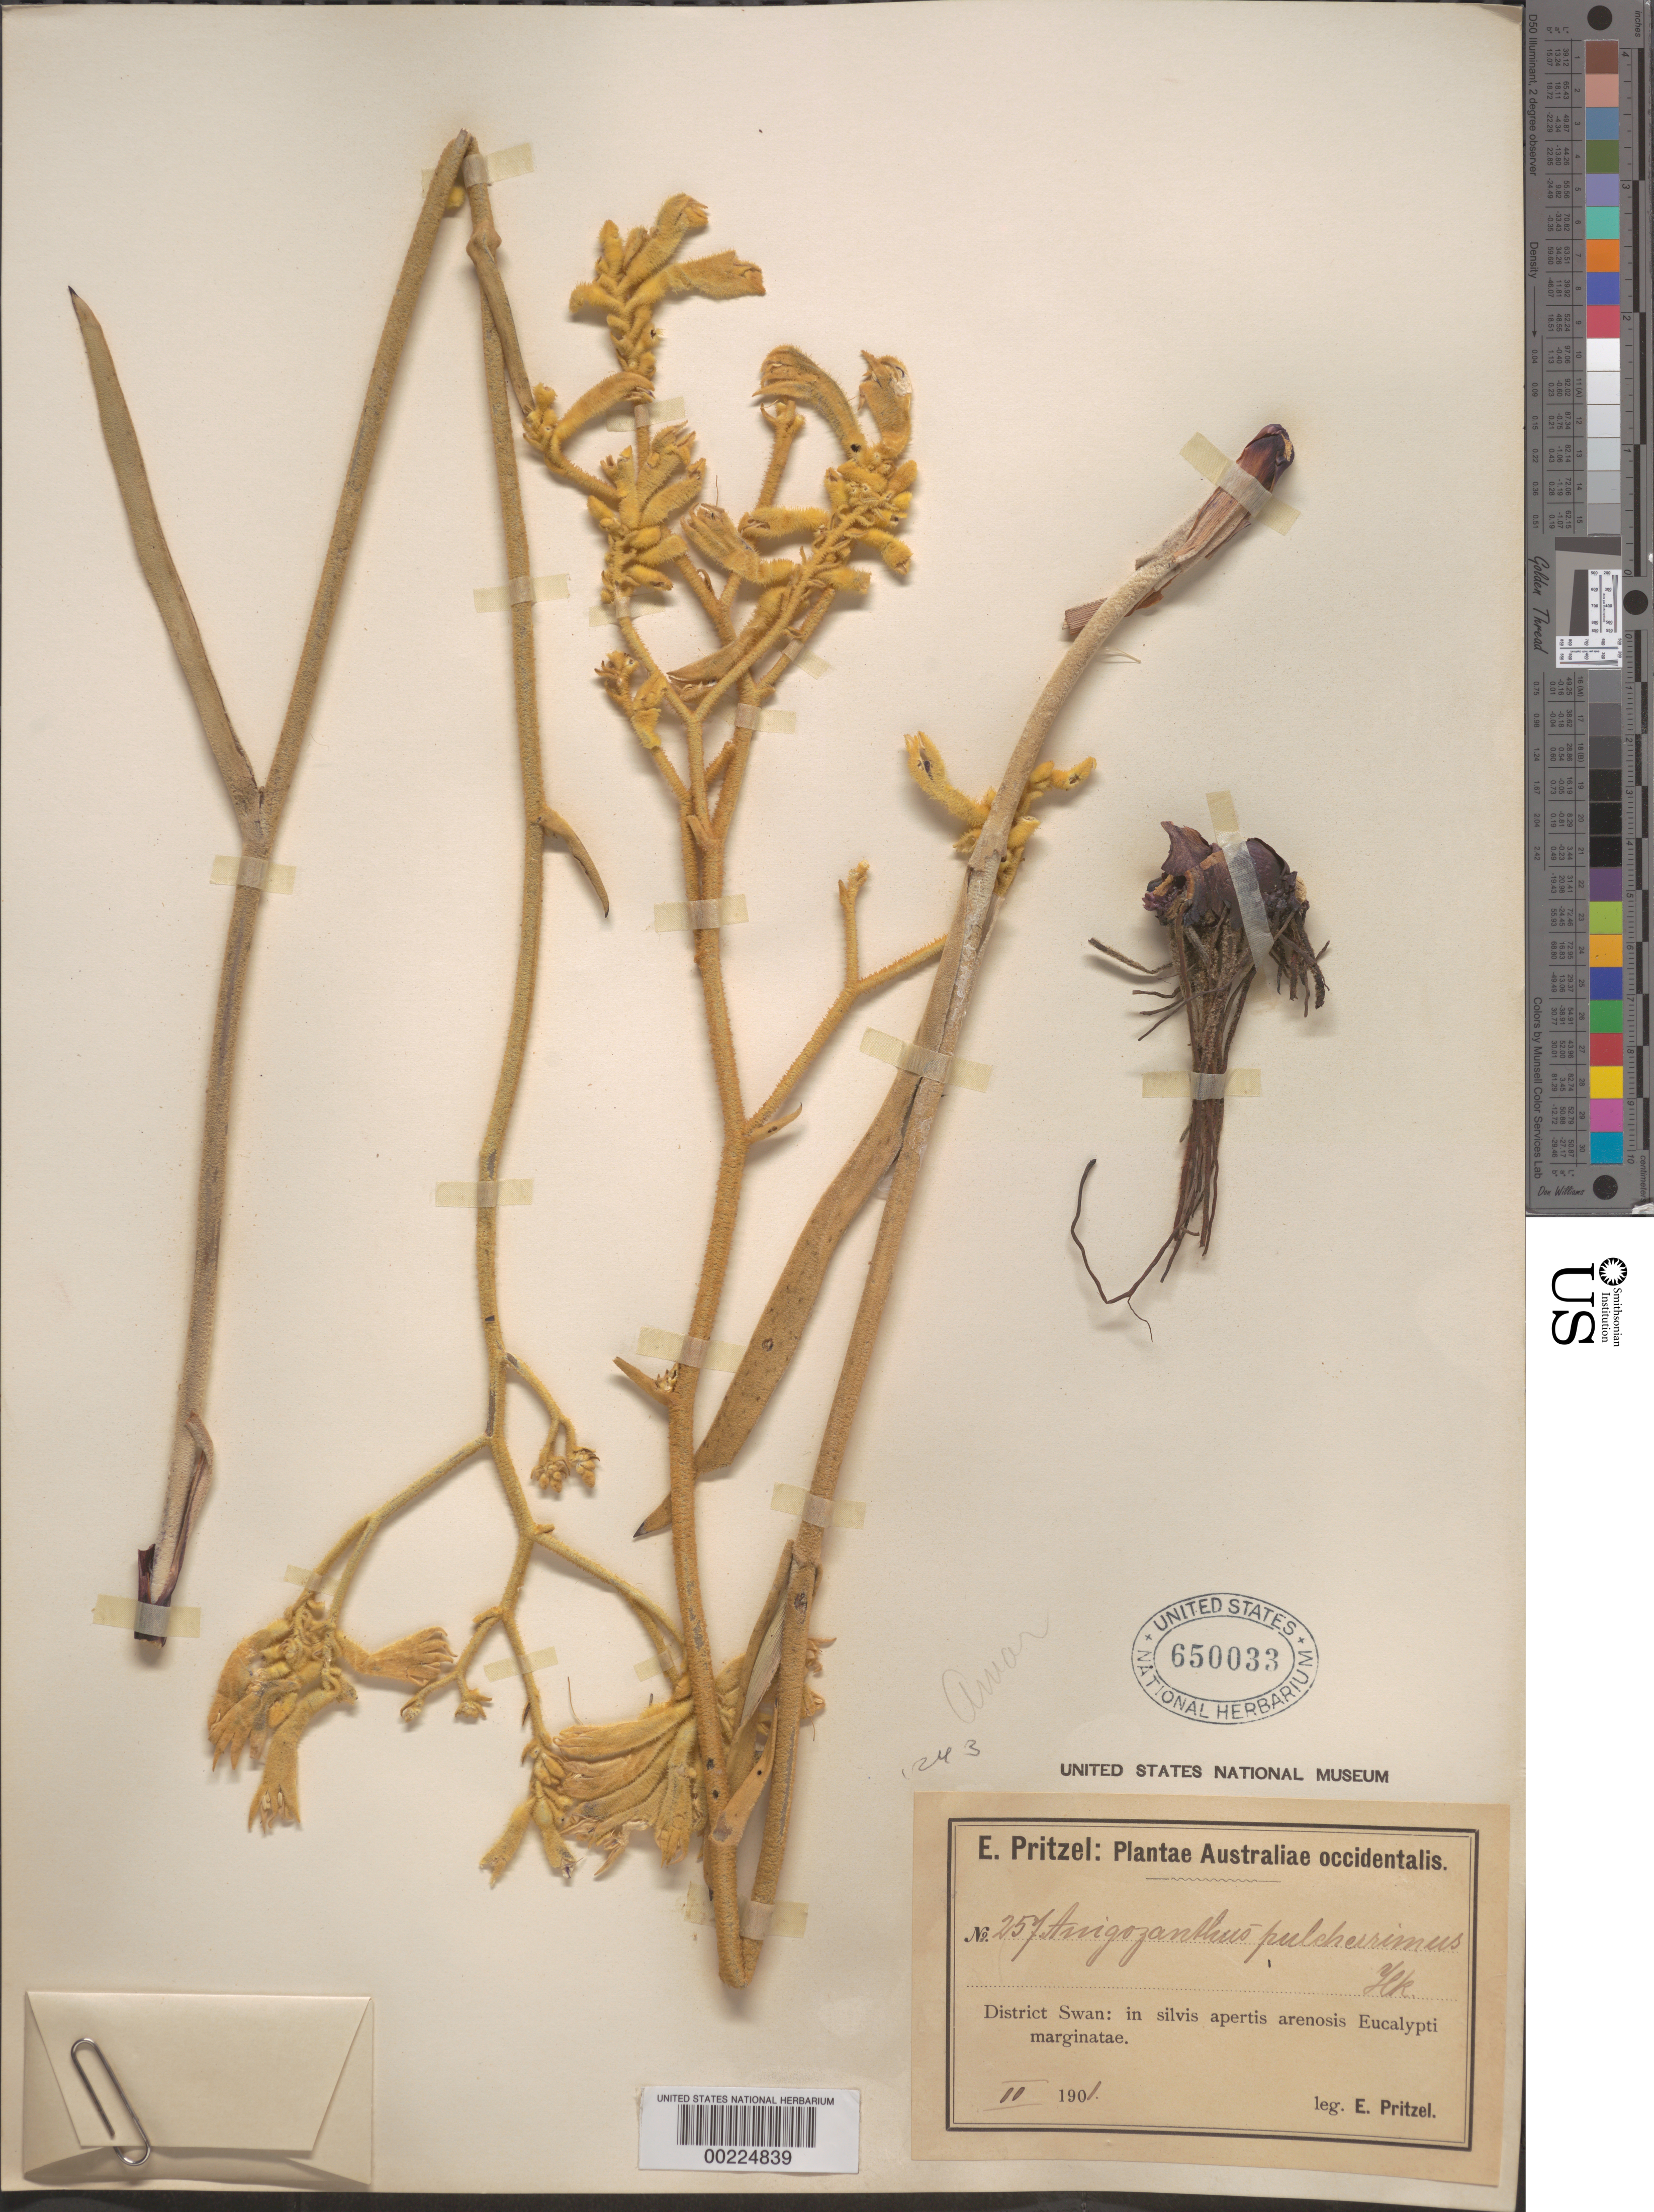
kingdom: Plantae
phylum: Tracheophyta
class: Liliopsida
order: Commelinales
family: Haemodoraceae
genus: Anigozanthos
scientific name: Anigozanthos pulcherrimus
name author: Hook.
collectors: E. G. Pritzel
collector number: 257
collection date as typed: Feb 1901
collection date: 1901-02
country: Australia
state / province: Western Australia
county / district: Swan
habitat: Open woods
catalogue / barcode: US 650033